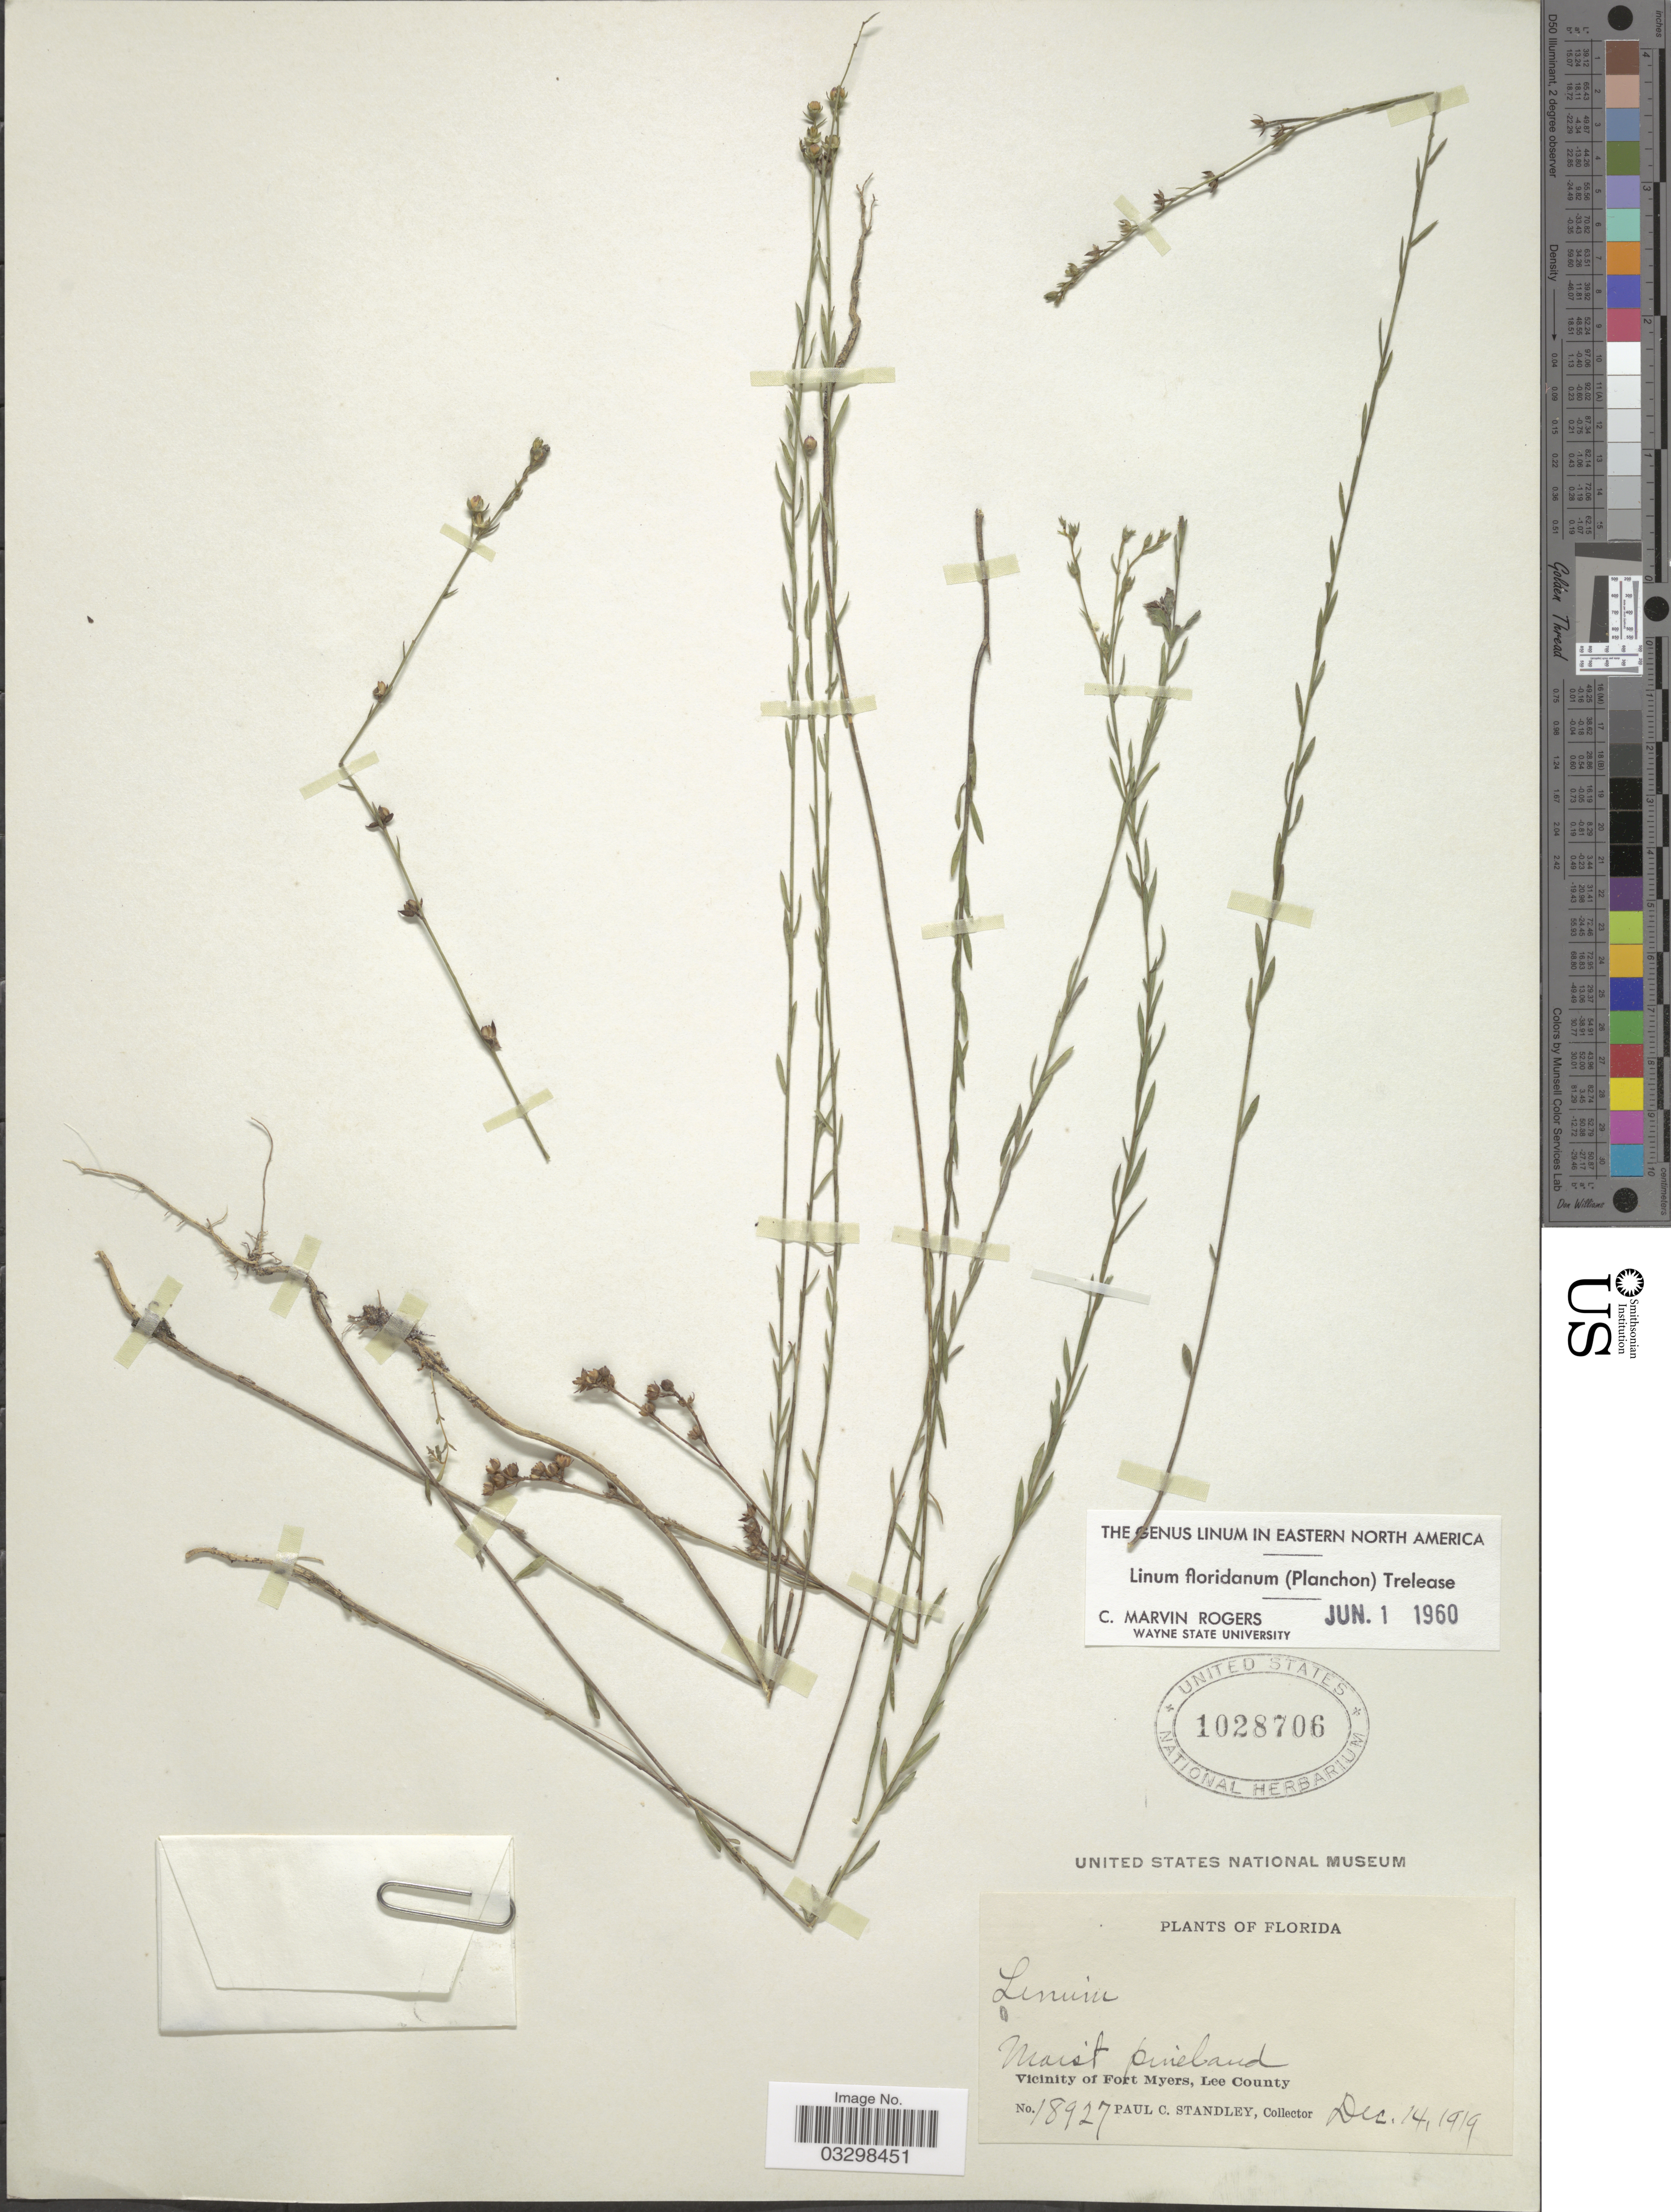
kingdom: Plantae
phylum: Tracheophyta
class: Magnoliopsida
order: Malpighiales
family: Linaceae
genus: Linum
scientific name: Linum floridanum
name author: (Planch.) Trel.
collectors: P. C. Standley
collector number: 18927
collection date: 1919-12-14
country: United States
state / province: Florida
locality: Vicinity of Fort Myers, Lee County.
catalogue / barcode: US 1028706